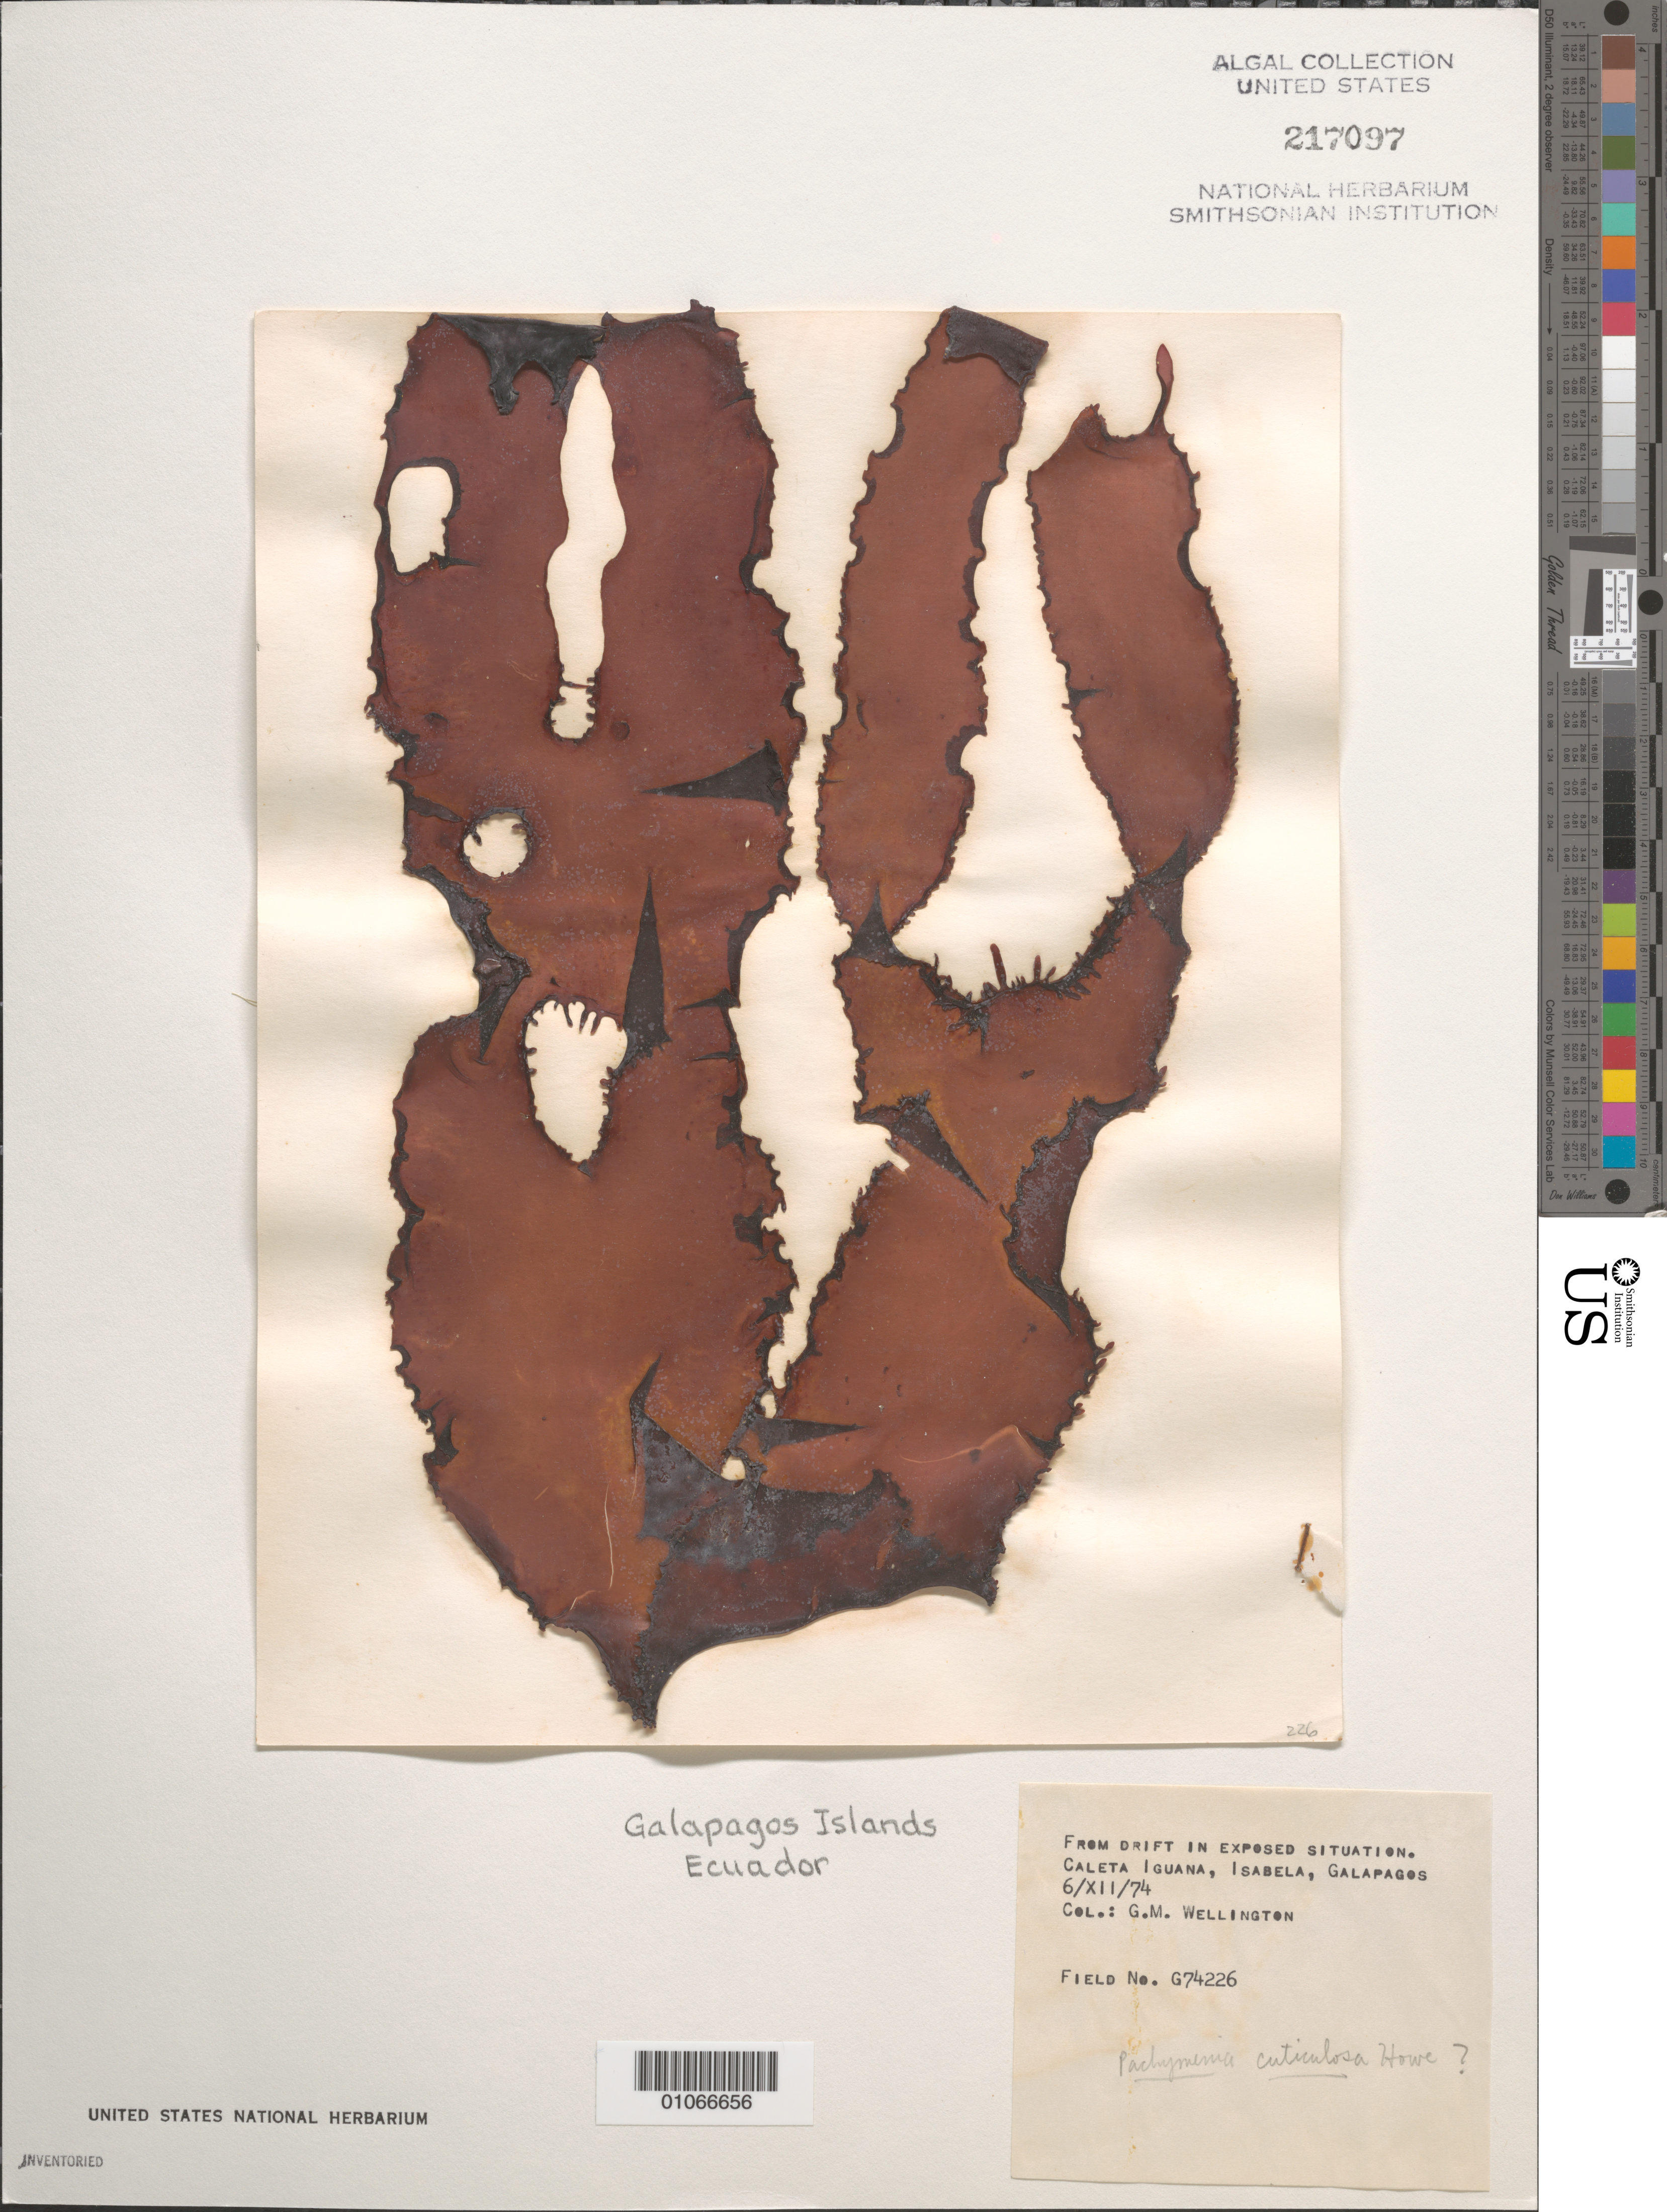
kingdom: Plantae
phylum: Rhodophyta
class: Florideophyceae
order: Halymeniales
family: Halymeniaceae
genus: Pachymenia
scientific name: Pachymenia cuticulosa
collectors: G. Wellington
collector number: G74226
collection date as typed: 06 Dec 1974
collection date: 1974-12-06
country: Ecuador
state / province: Colón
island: Isabela [Albemarle]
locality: Caleta Iguana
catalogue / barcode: US 217097